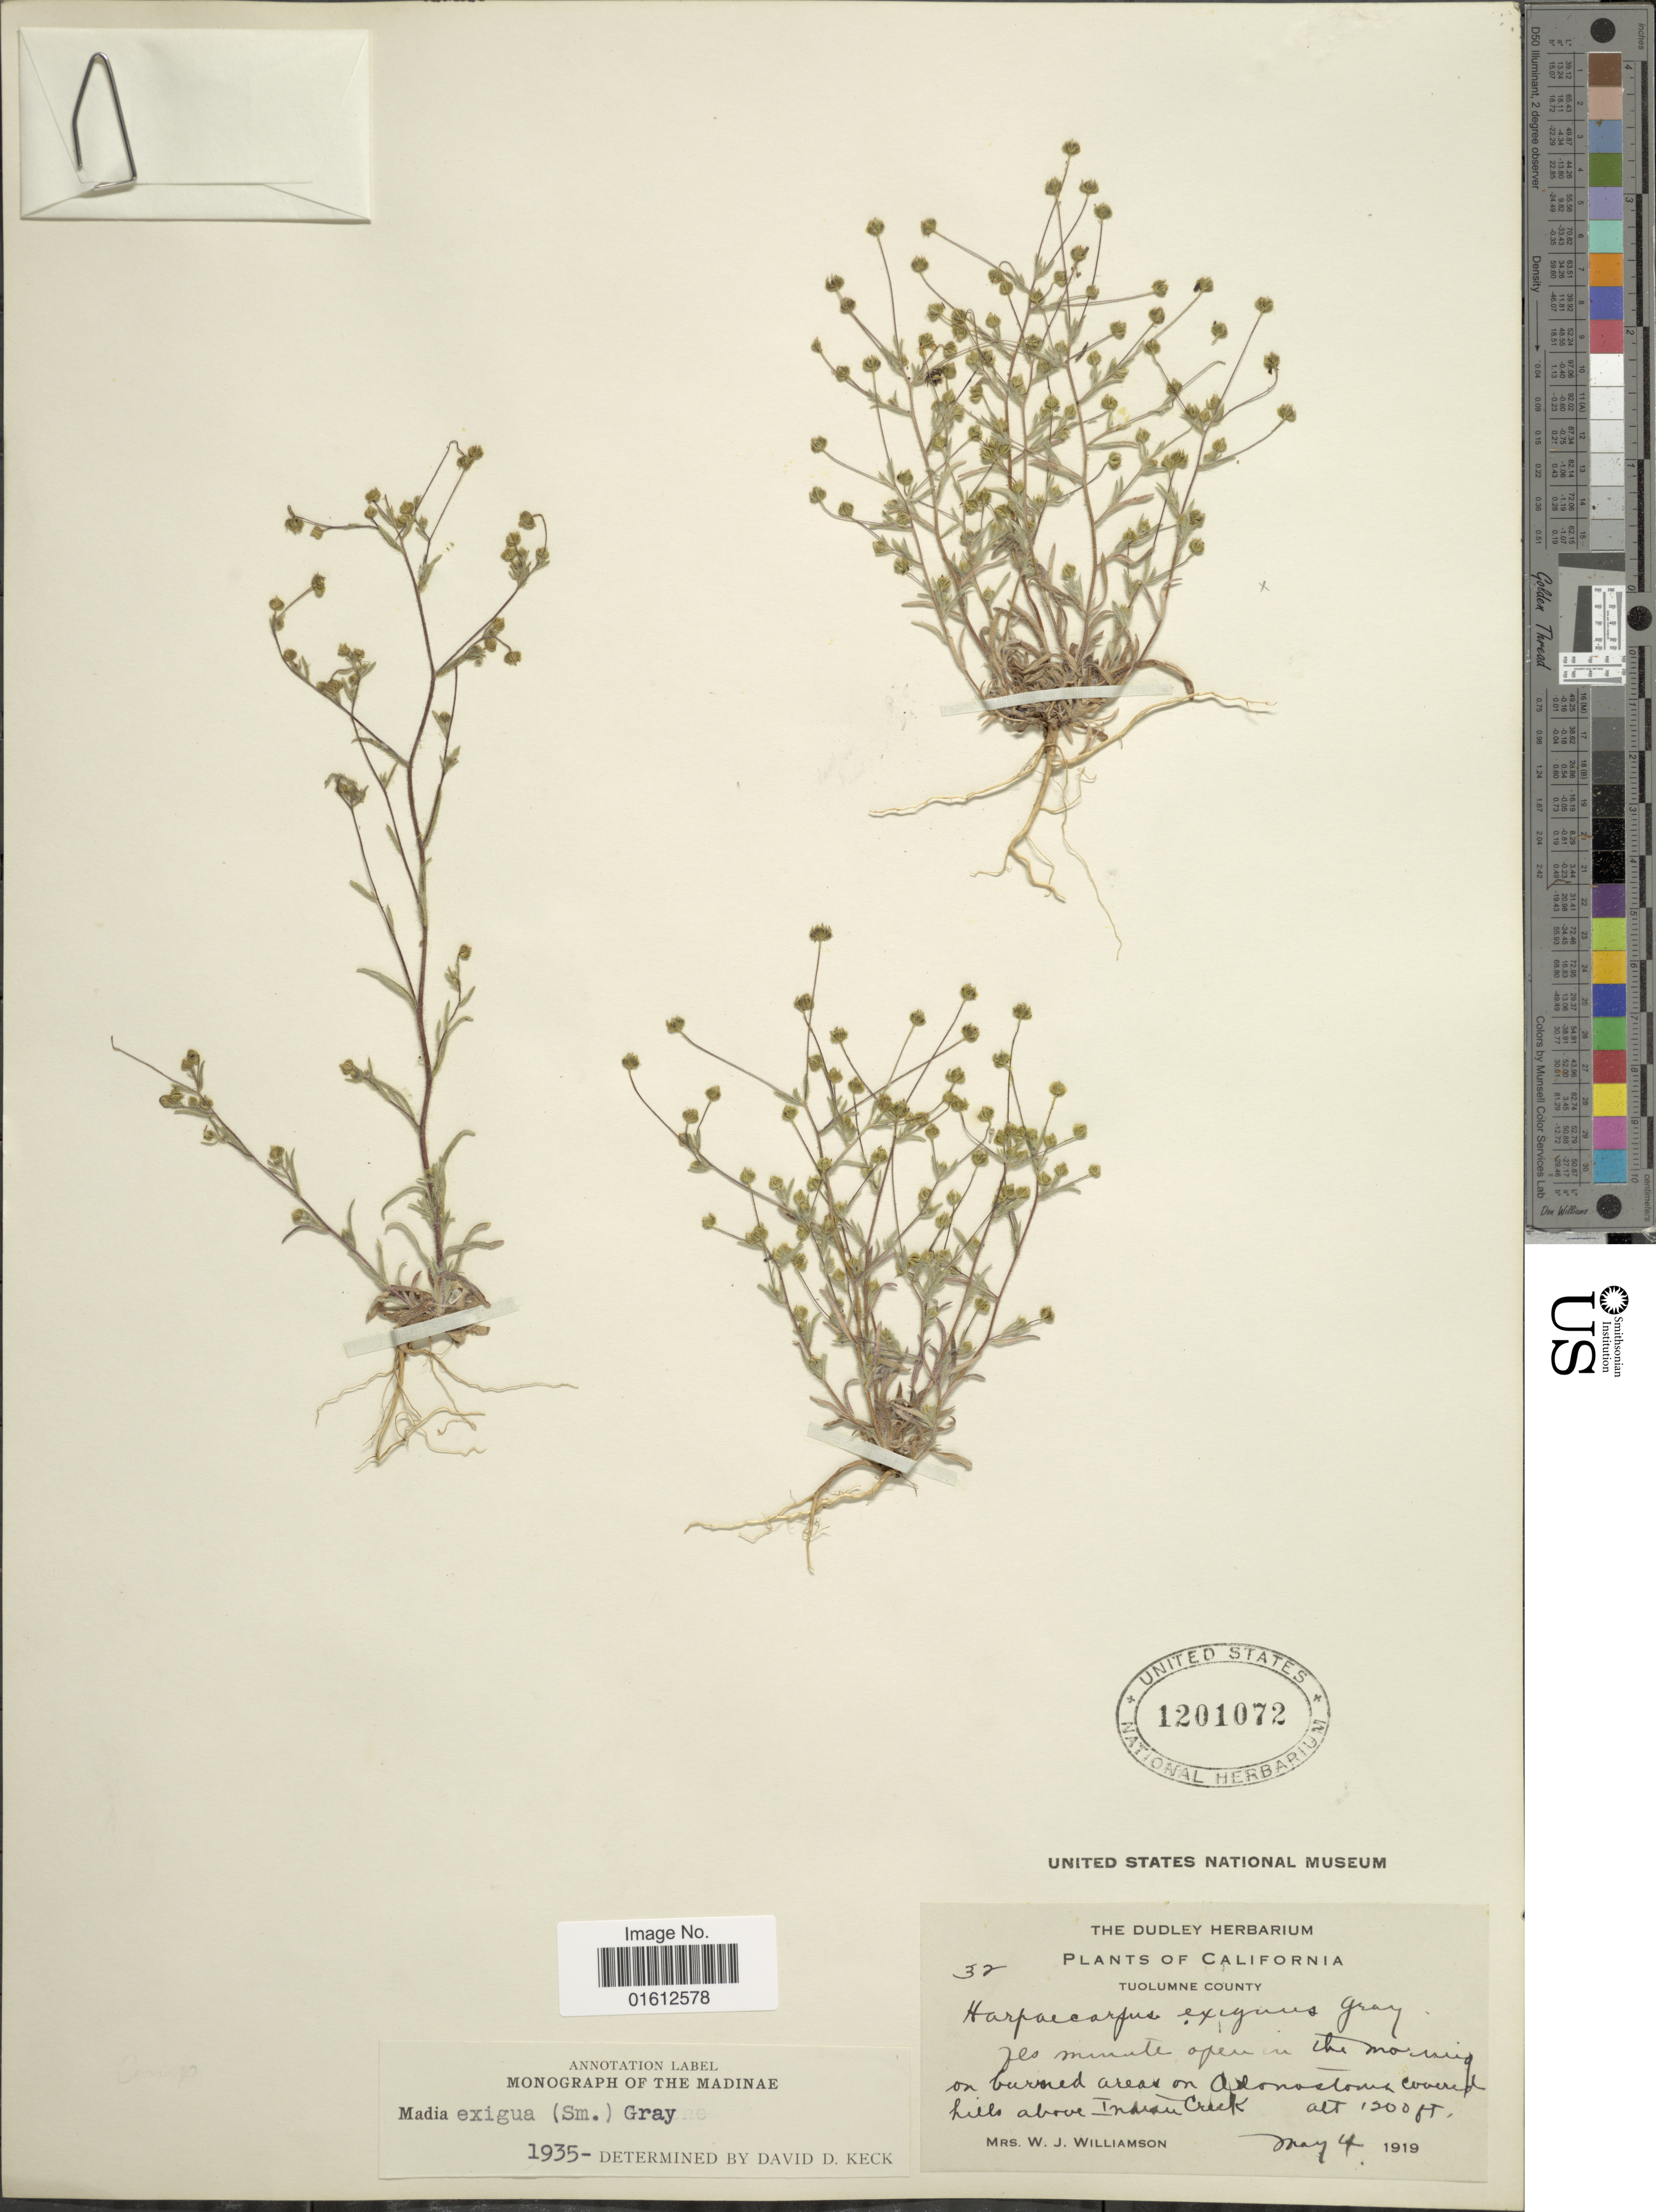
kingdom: Plantae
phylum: Tracheophyta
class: Magnoliopsida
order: Asterales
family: Asteraceae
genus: Madia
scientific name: Madia exigua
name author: (Sm.) A. Gray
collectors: W. Williamson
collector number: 32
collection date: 1919-05-04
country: United States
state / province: California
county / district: Tuolumne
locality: Tuolumne County. On burned areas on Adenostoma covered hills above Indian Creek.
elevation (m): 366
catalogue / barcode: US 1201072